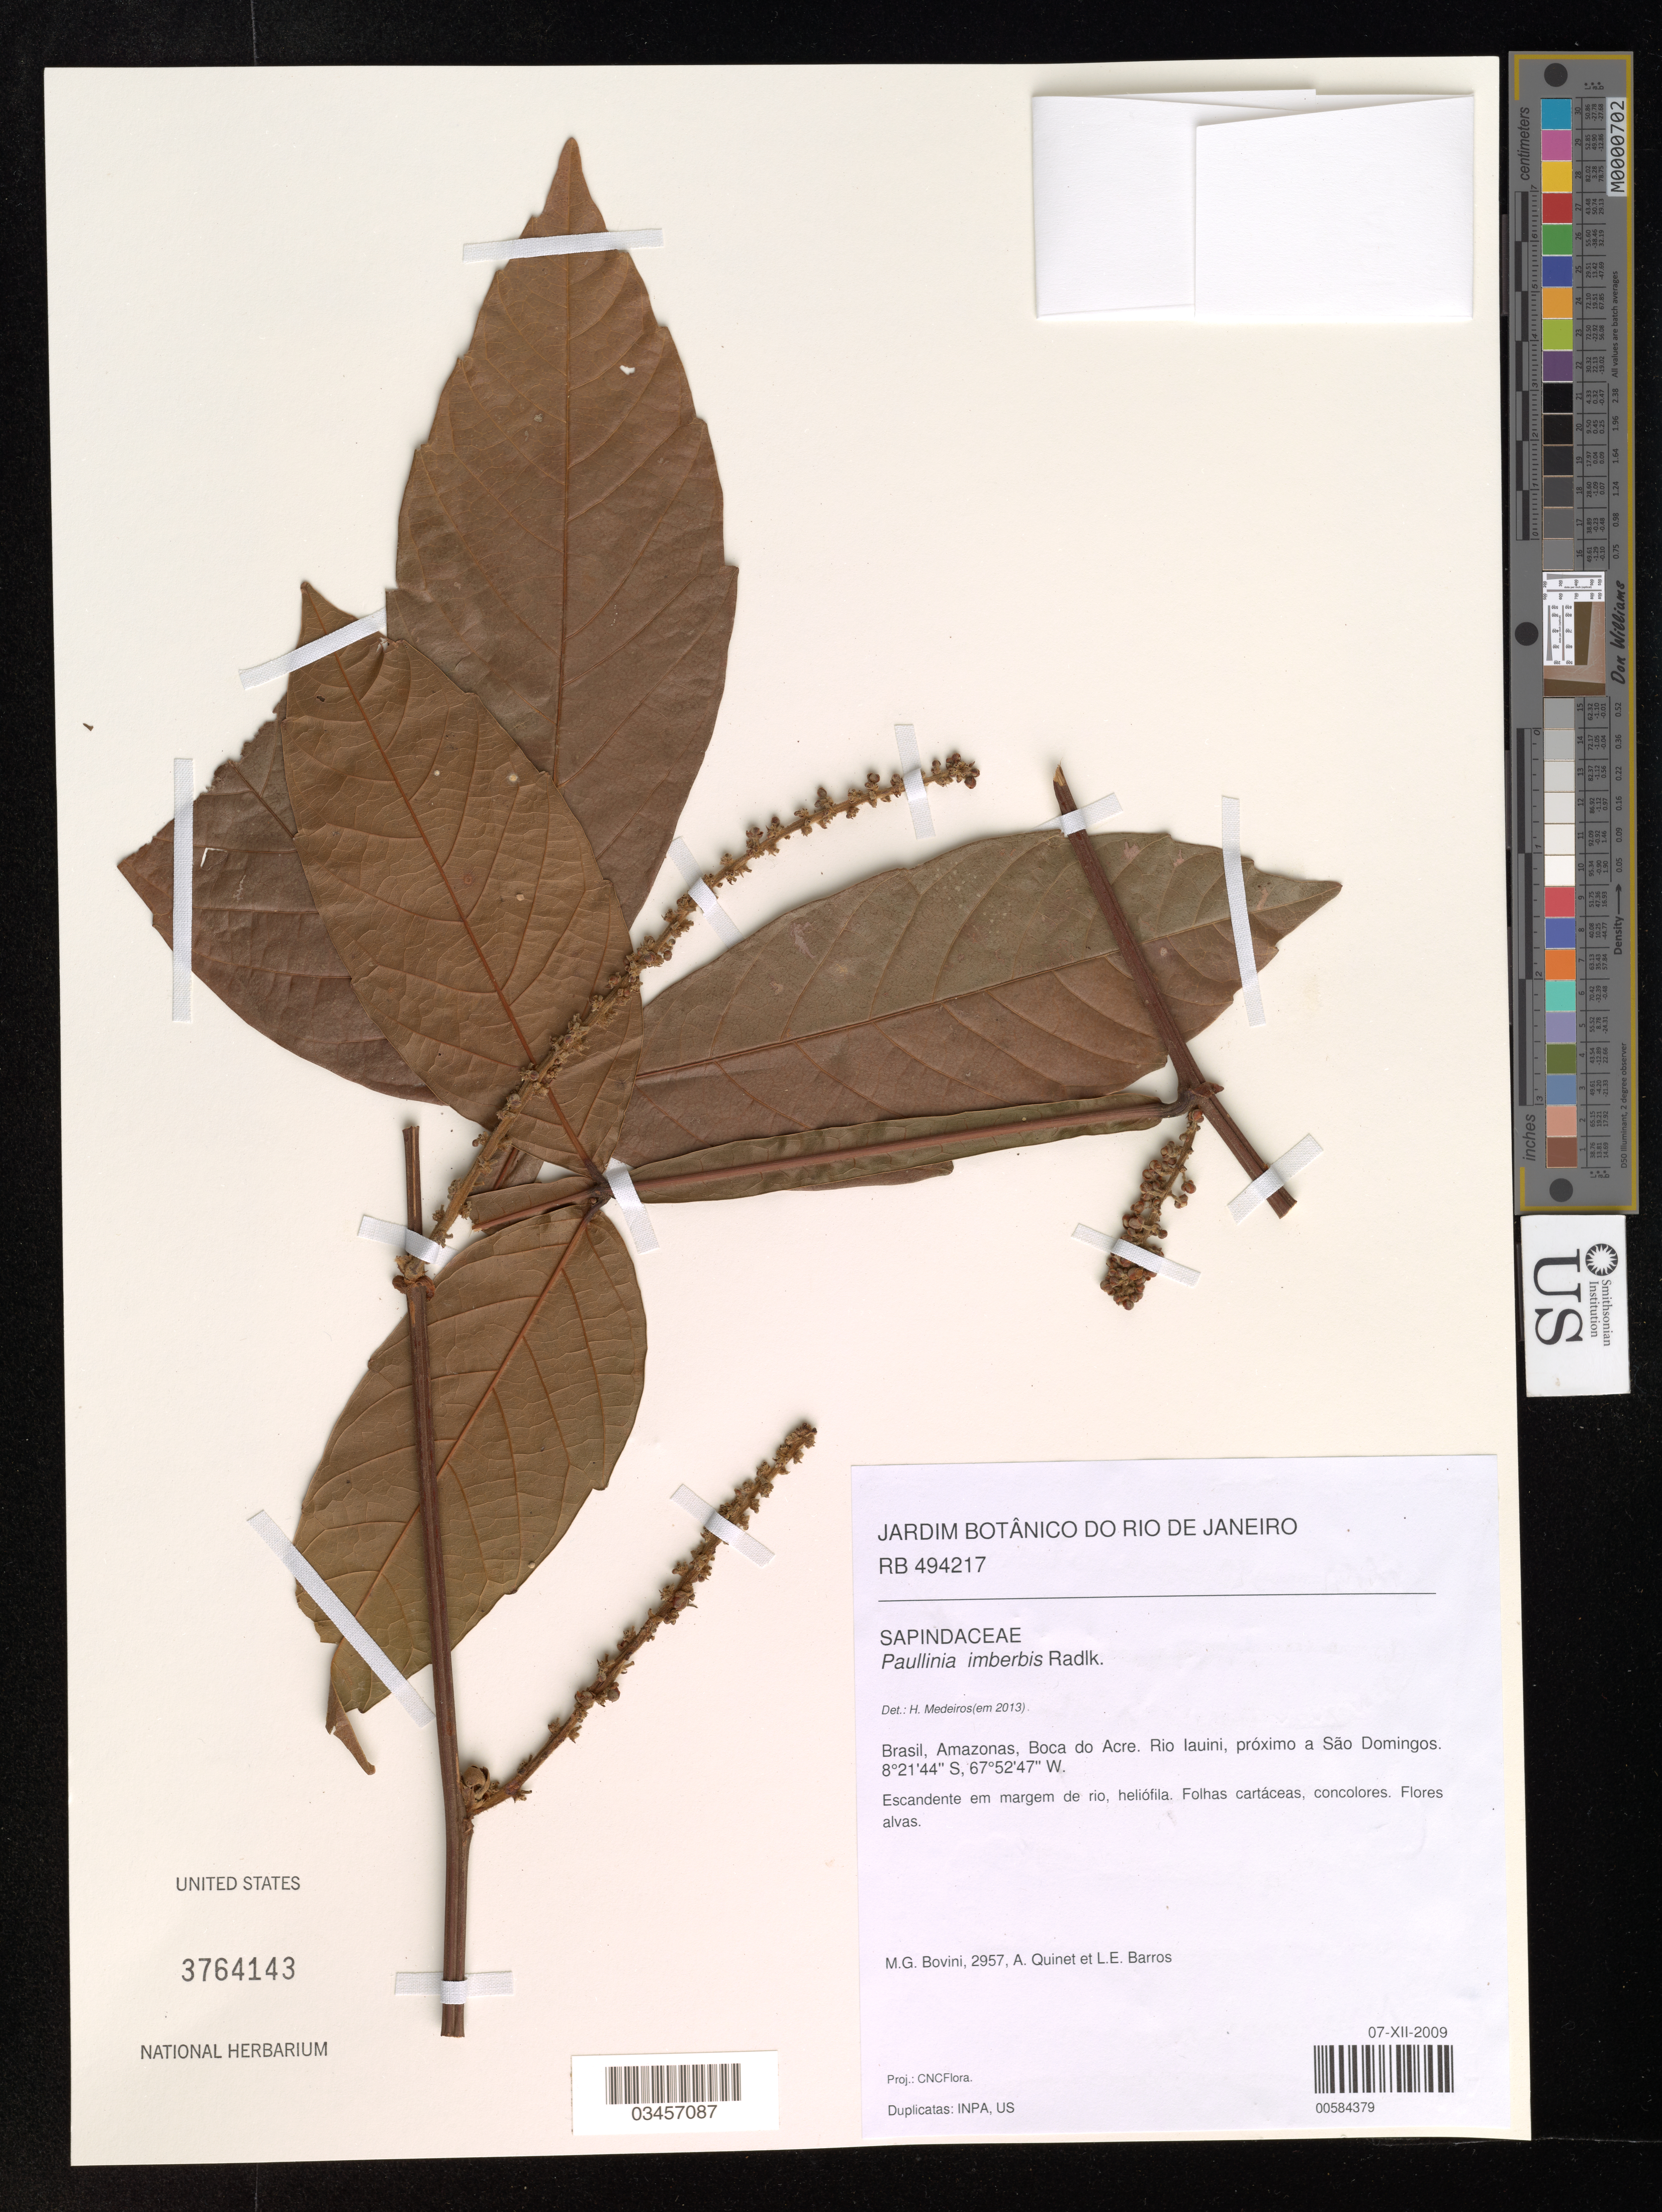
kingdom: Plantae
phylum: Tracheophyta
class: Magnoliopsida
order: Sapindales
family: Sapindaceae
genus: Paullinia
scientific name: Paullinia imberbis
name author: Radlk.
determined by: Medeiros, H.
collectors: M. G. Bovini, A. Quinet & L. Barros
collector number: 2957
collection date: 2009-12-07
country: Brazil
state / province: Amazonas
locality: Boca do Acre. rio lauini, próximo a São Domingos.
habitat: Margem de rio.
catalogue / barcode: US 3764143